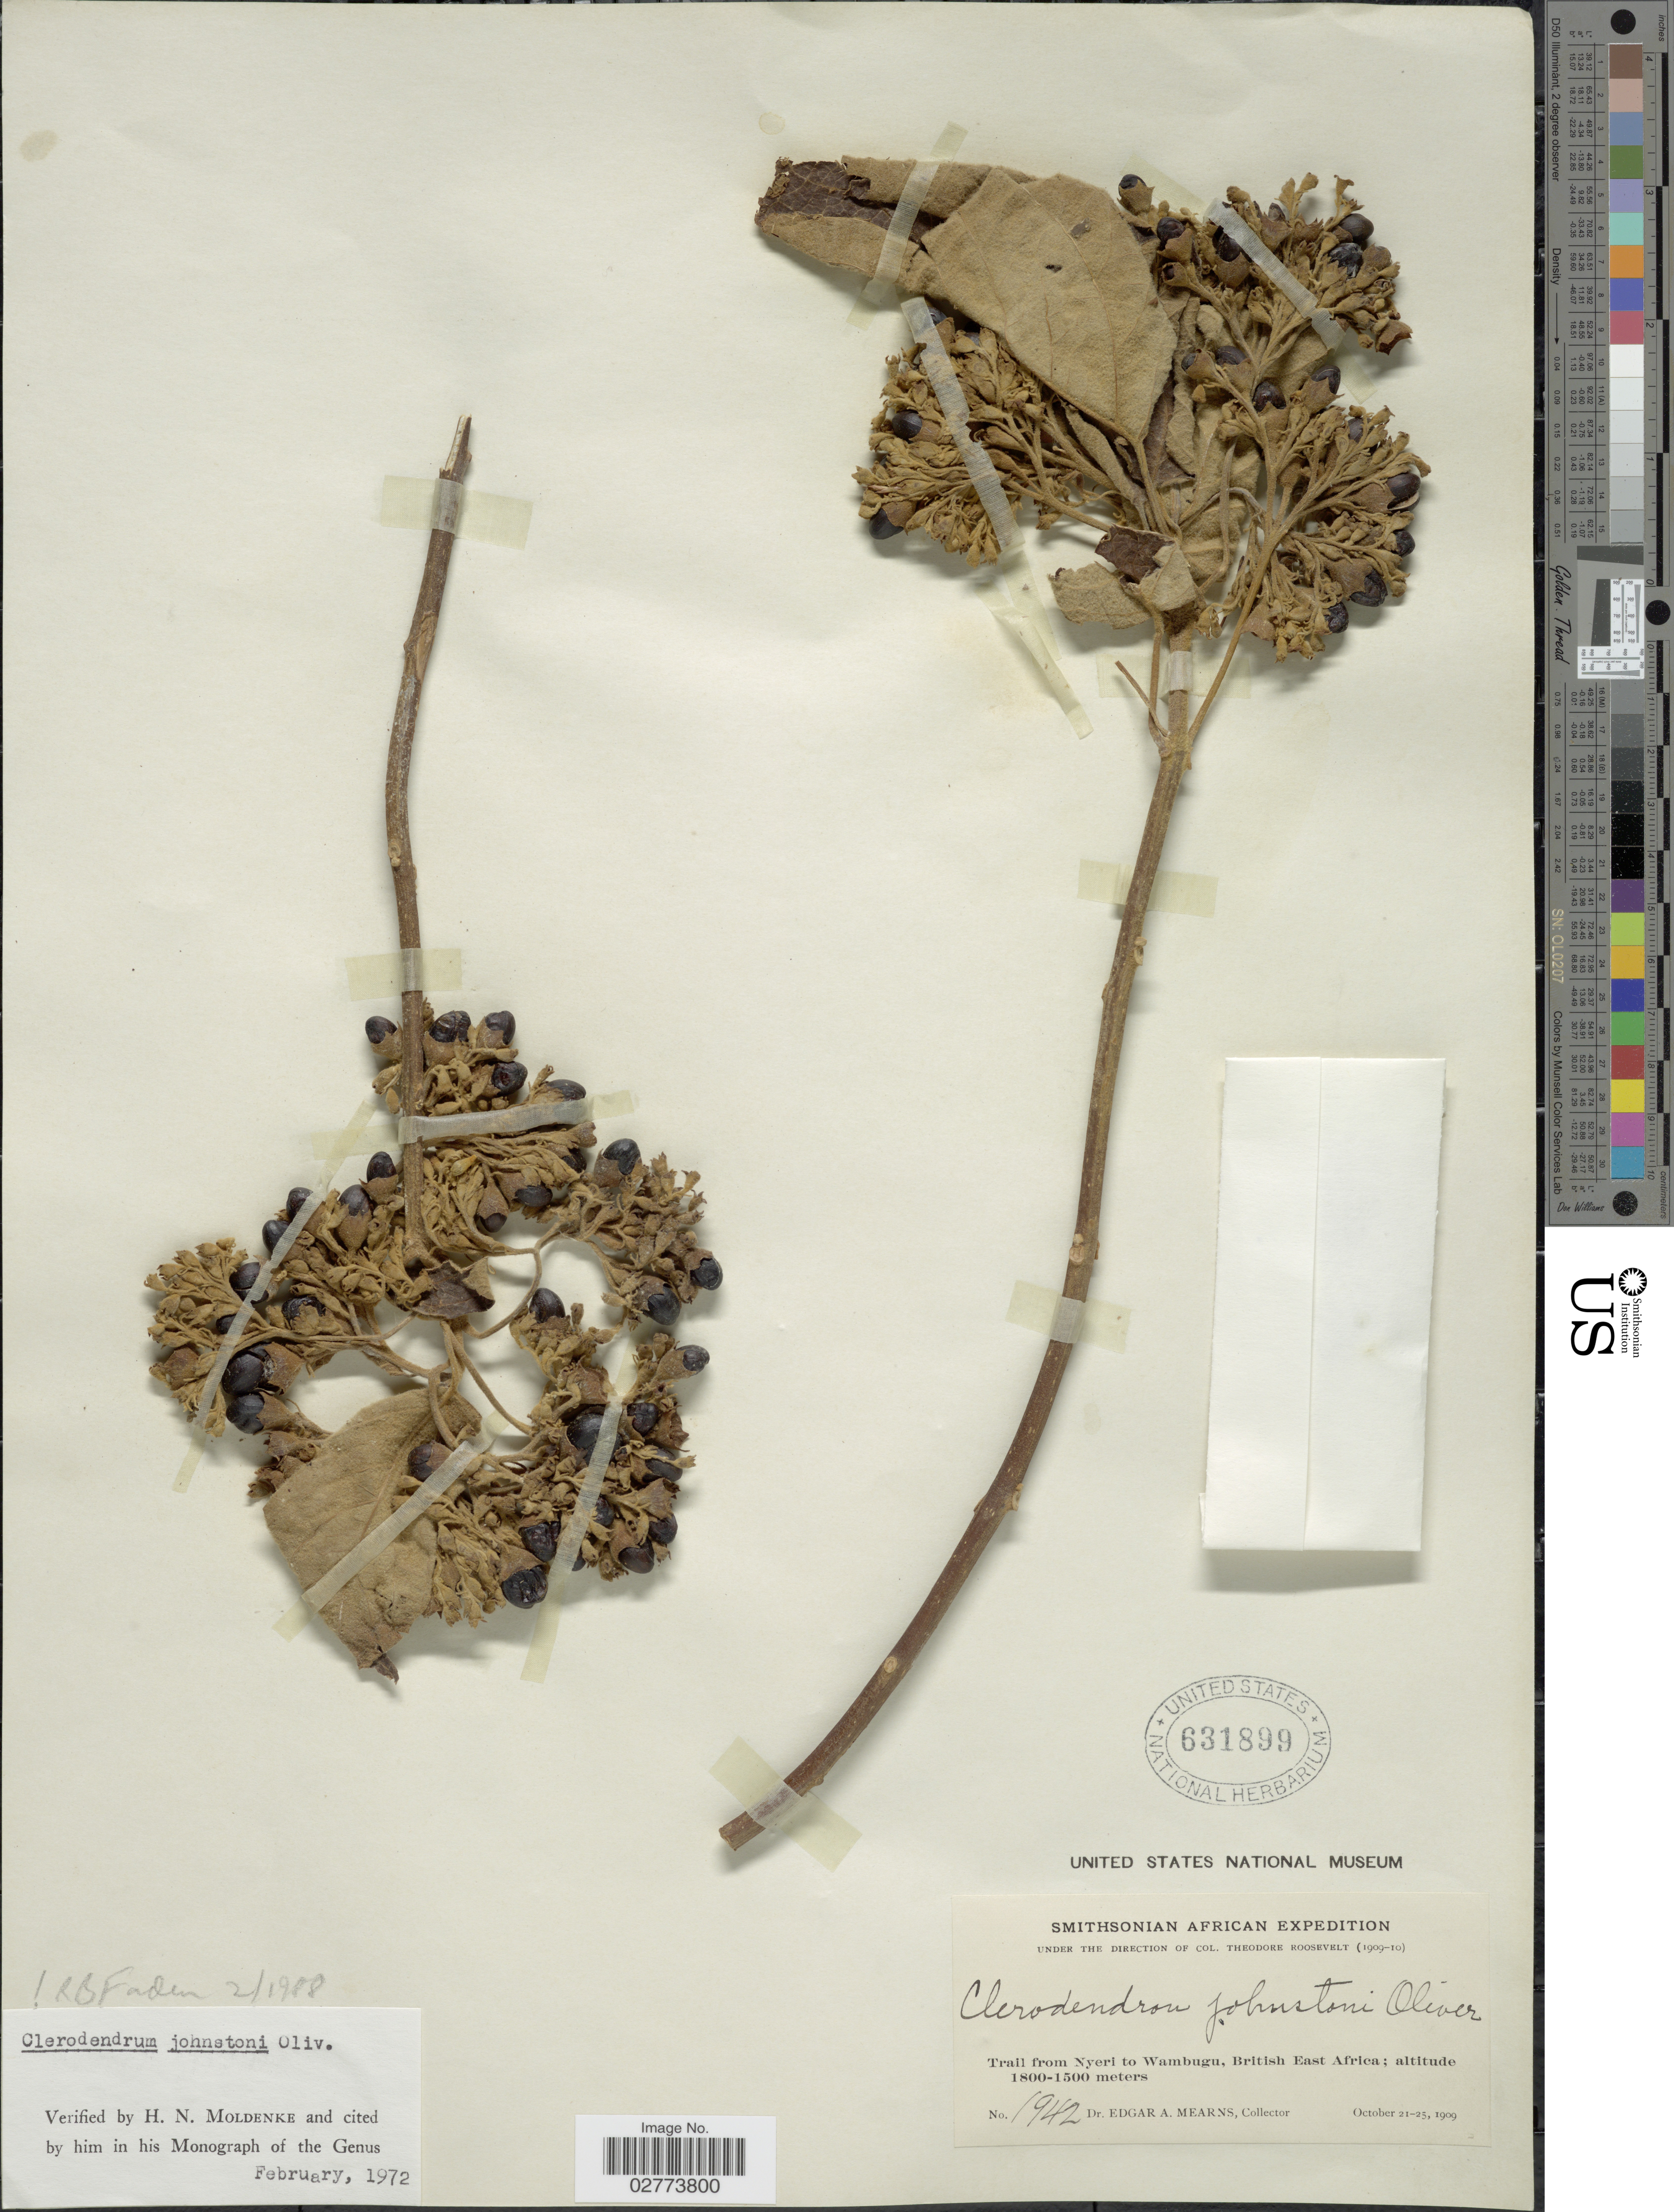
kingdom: Plantae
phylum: Tracheophyta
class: Magnoliopsida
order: Lamiales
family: Lamiaceae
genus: Clerodendrum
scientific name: Clerodendrum johnstonii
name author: Oliv.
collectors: E. A. Mearns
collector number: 1942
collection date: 1909-10-21/1909-10-25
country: Kenya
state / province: Nyeri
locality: Trail from Nyeri to Wambugu, British East Africa.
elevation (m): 1500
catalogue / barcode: US 631899